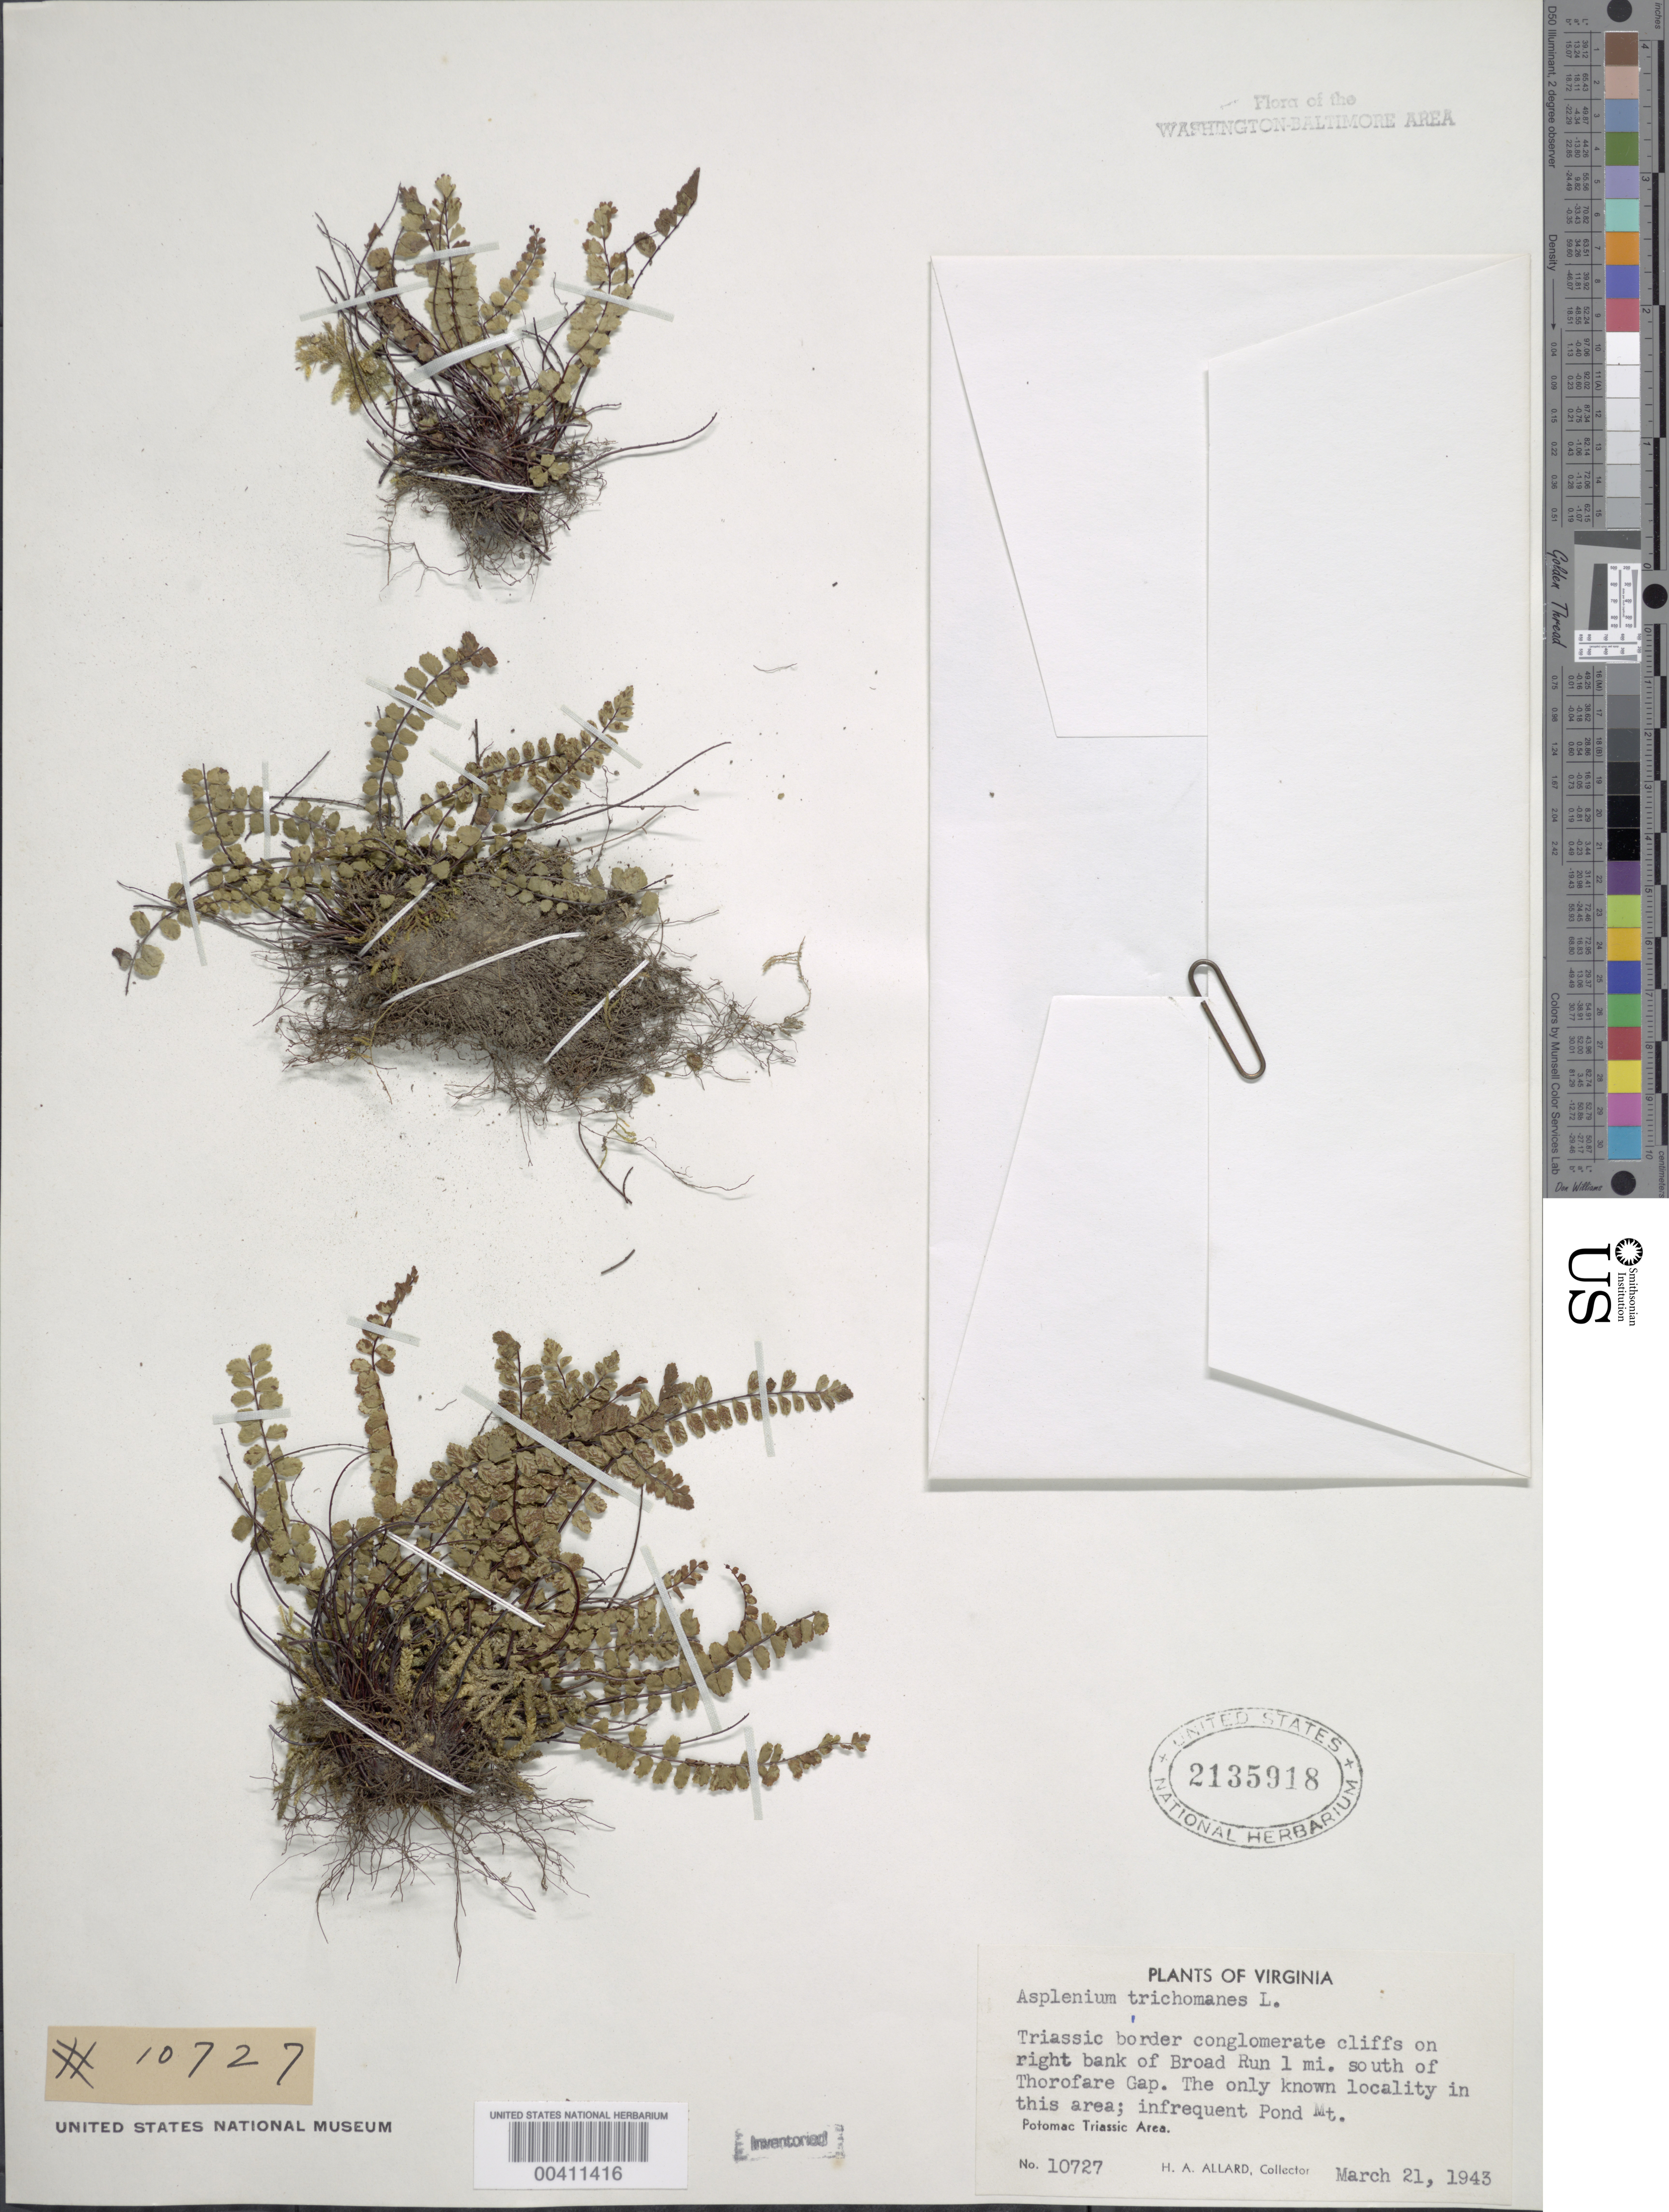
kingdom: Plantae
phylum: Tracheophyta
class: Polypodiopsida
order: Polypodiales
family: Aspleniaceae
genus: Asplenium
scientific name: Asplenium trichomanes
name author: L.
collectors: H. A. Allard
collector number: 10727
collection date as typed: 21 Mar 1943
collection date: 1943-03-21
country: United States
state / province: Virginia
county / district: Fauquier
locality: Broad Run, south of Thorofare Gap, Pond Mountain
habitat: Triassic border conglomerate cliffs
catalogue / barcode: US 2135918